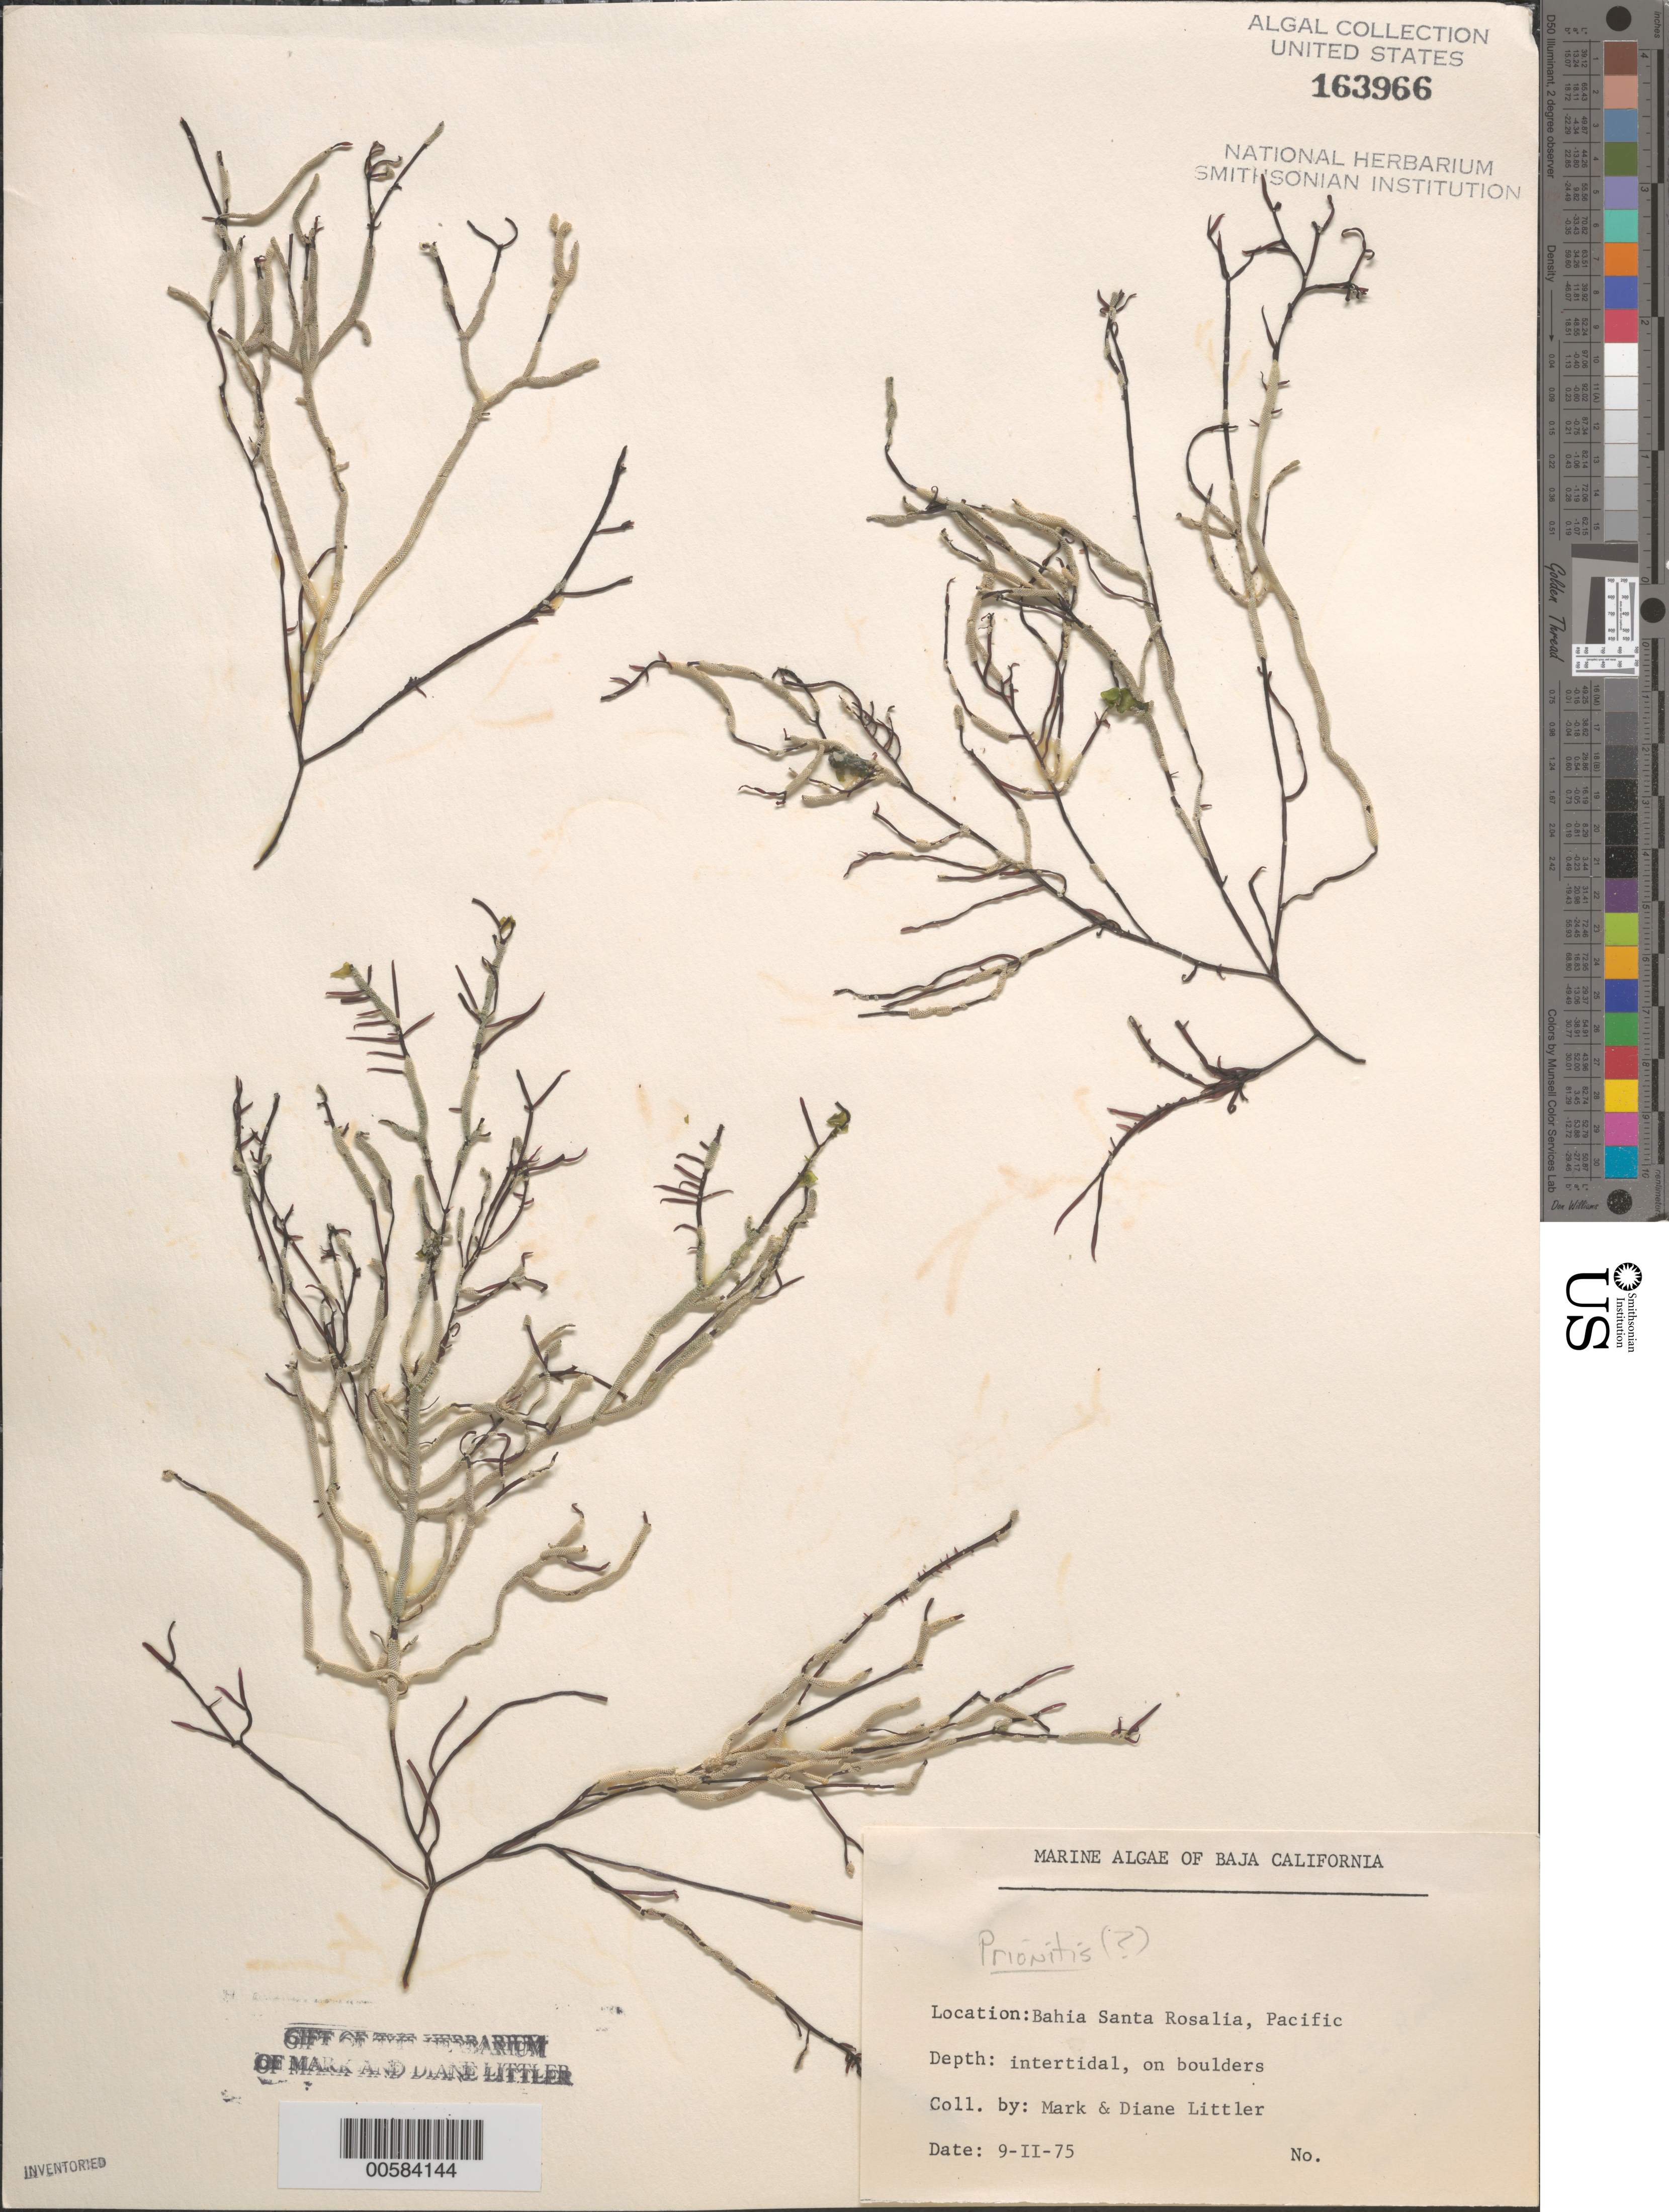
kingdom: Plantae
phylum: Rhodophyta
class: Florideophyceae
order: Cryptonemiales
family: Cryptonemiaceae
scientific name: Prionitis sp.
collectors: M. M. Littler & D. S. Littler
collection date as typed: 09 Feb 1975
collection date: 1975-02-09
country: Mexico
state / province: Baja California Sur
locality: Bahia Santa Rosalia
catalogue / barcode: US 163966